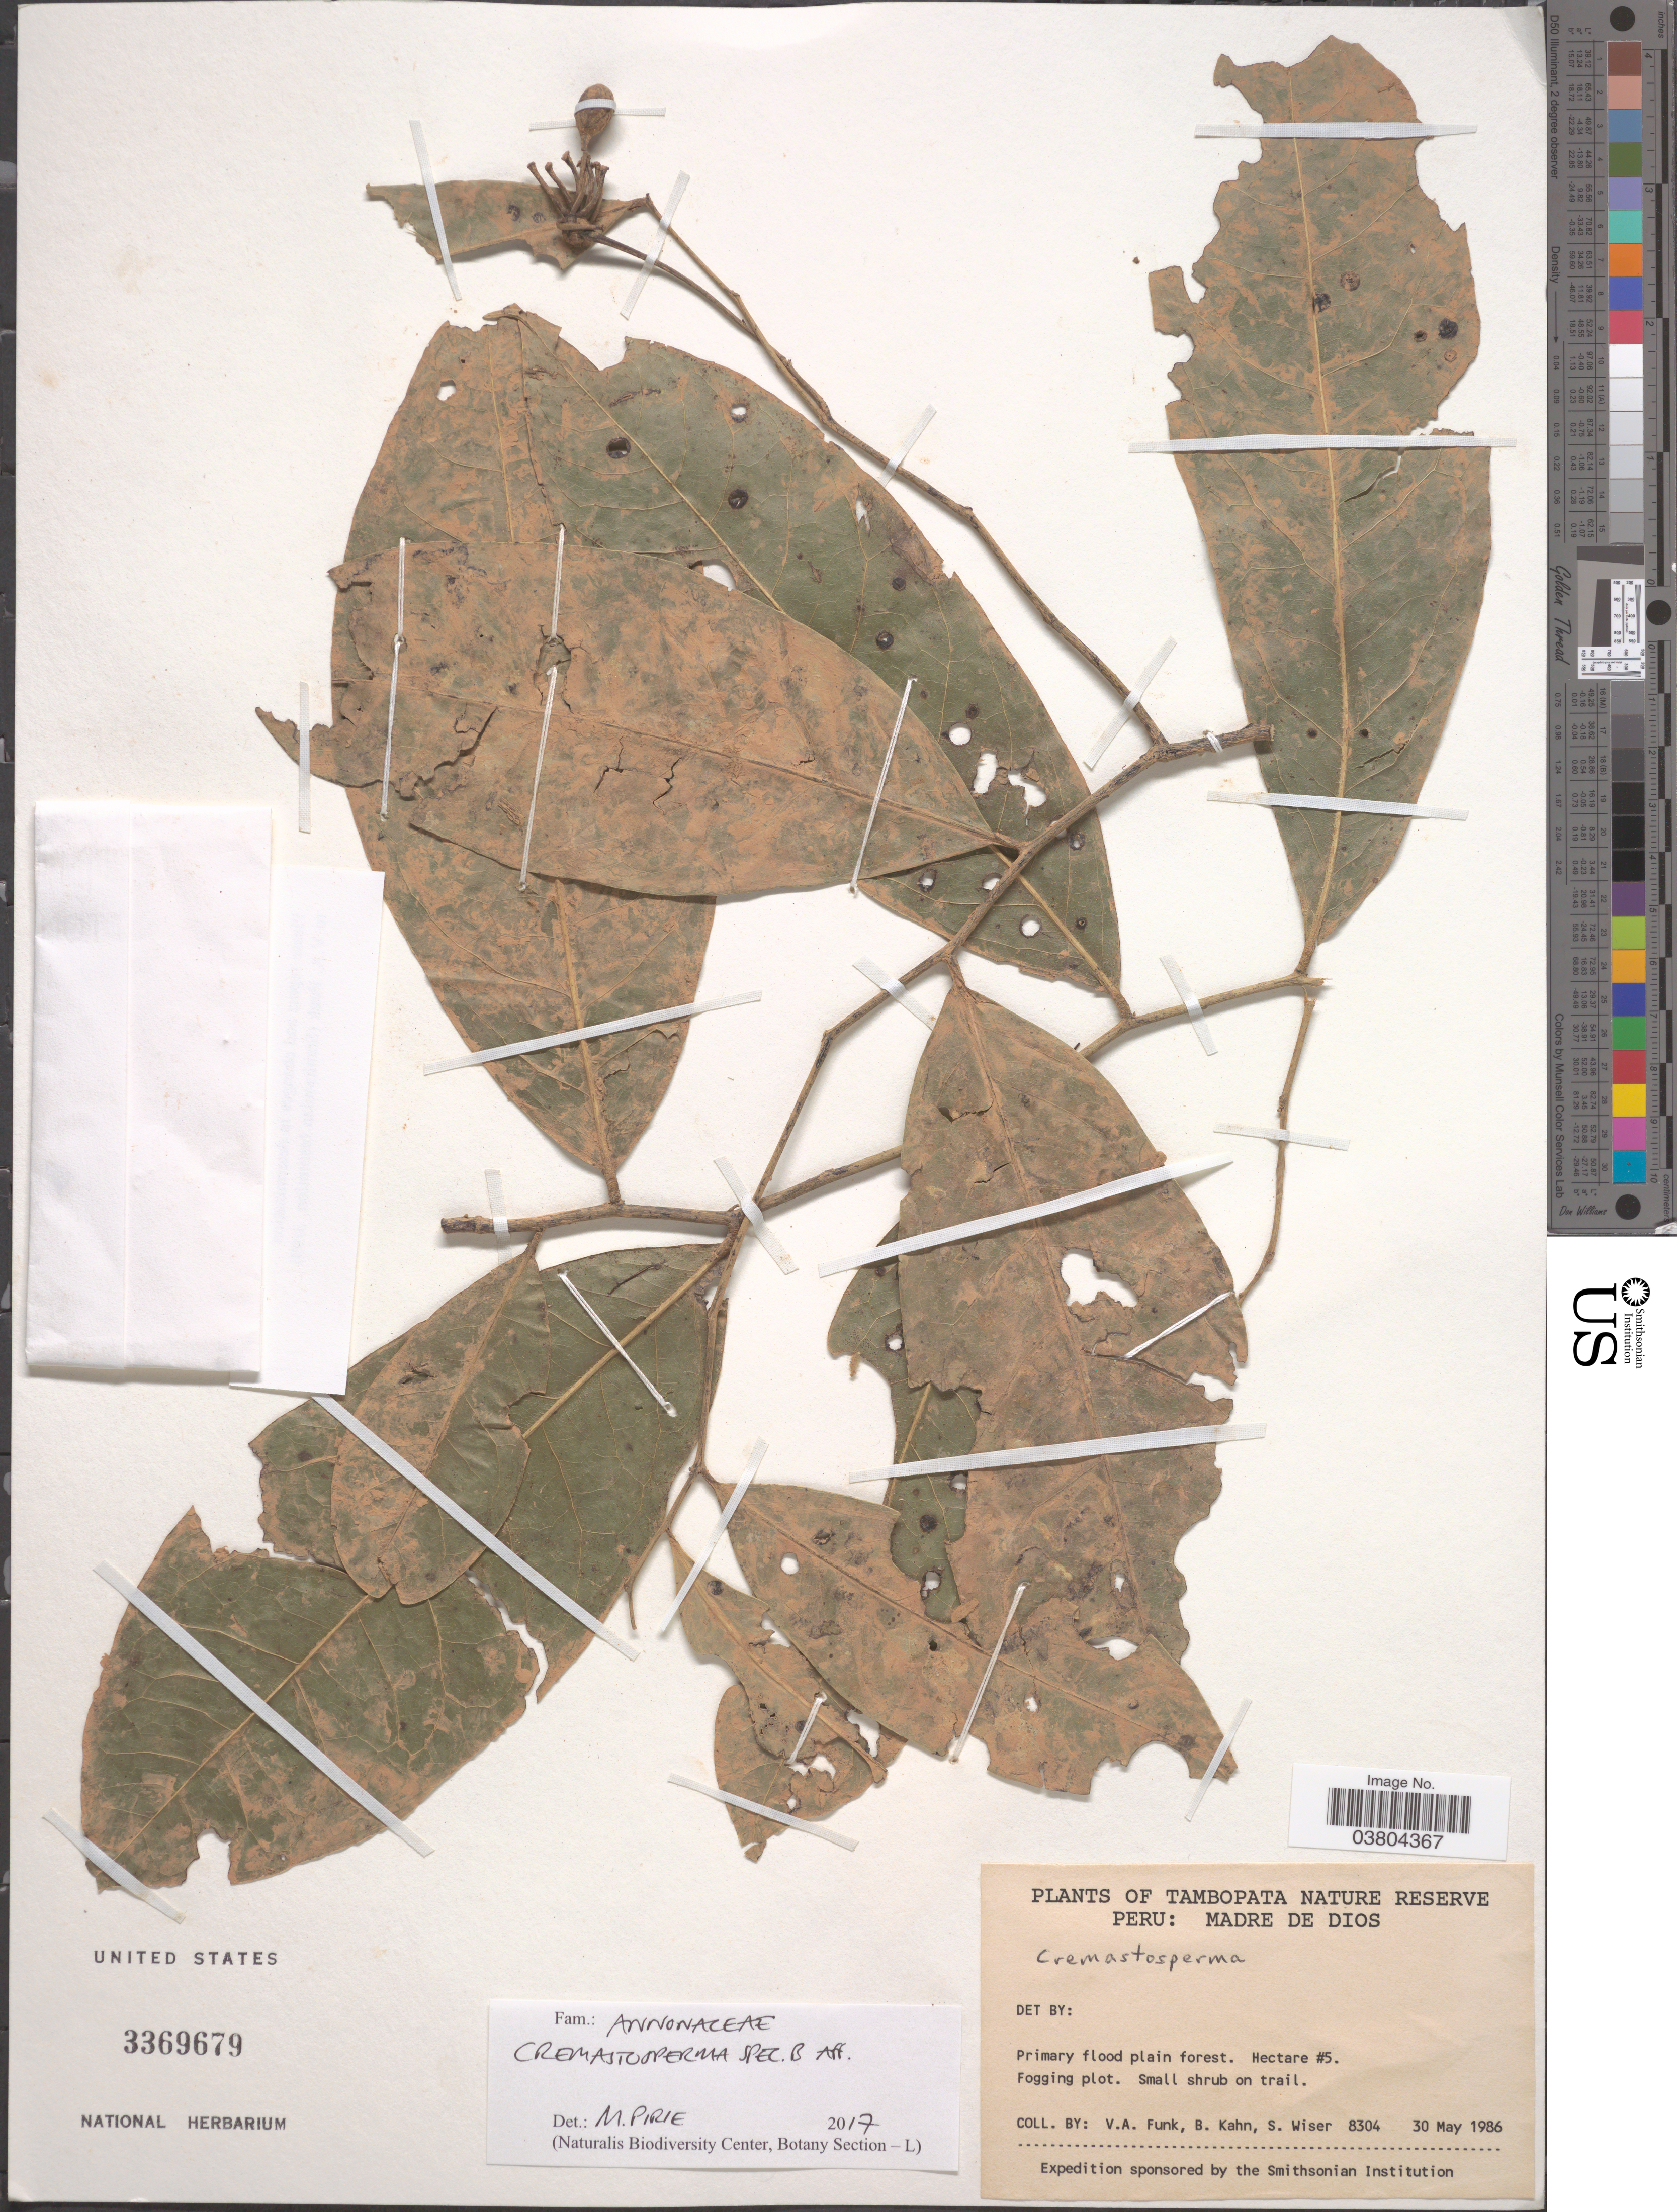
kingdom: Plantae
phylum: Tracheophyta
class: Magnoliopsida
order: Magnoliales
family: Annonaceae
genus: Cremastosperma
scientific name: Cremastosperma sp.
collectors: V. Funk, B. Kahn & S. Wiser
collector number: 8304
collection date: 1986-05-30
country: Peru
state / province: Madre de Dios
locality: Tambopata Nature Reserve. Primary flood plain forest. Hectare #5.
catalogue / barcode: US 3369679